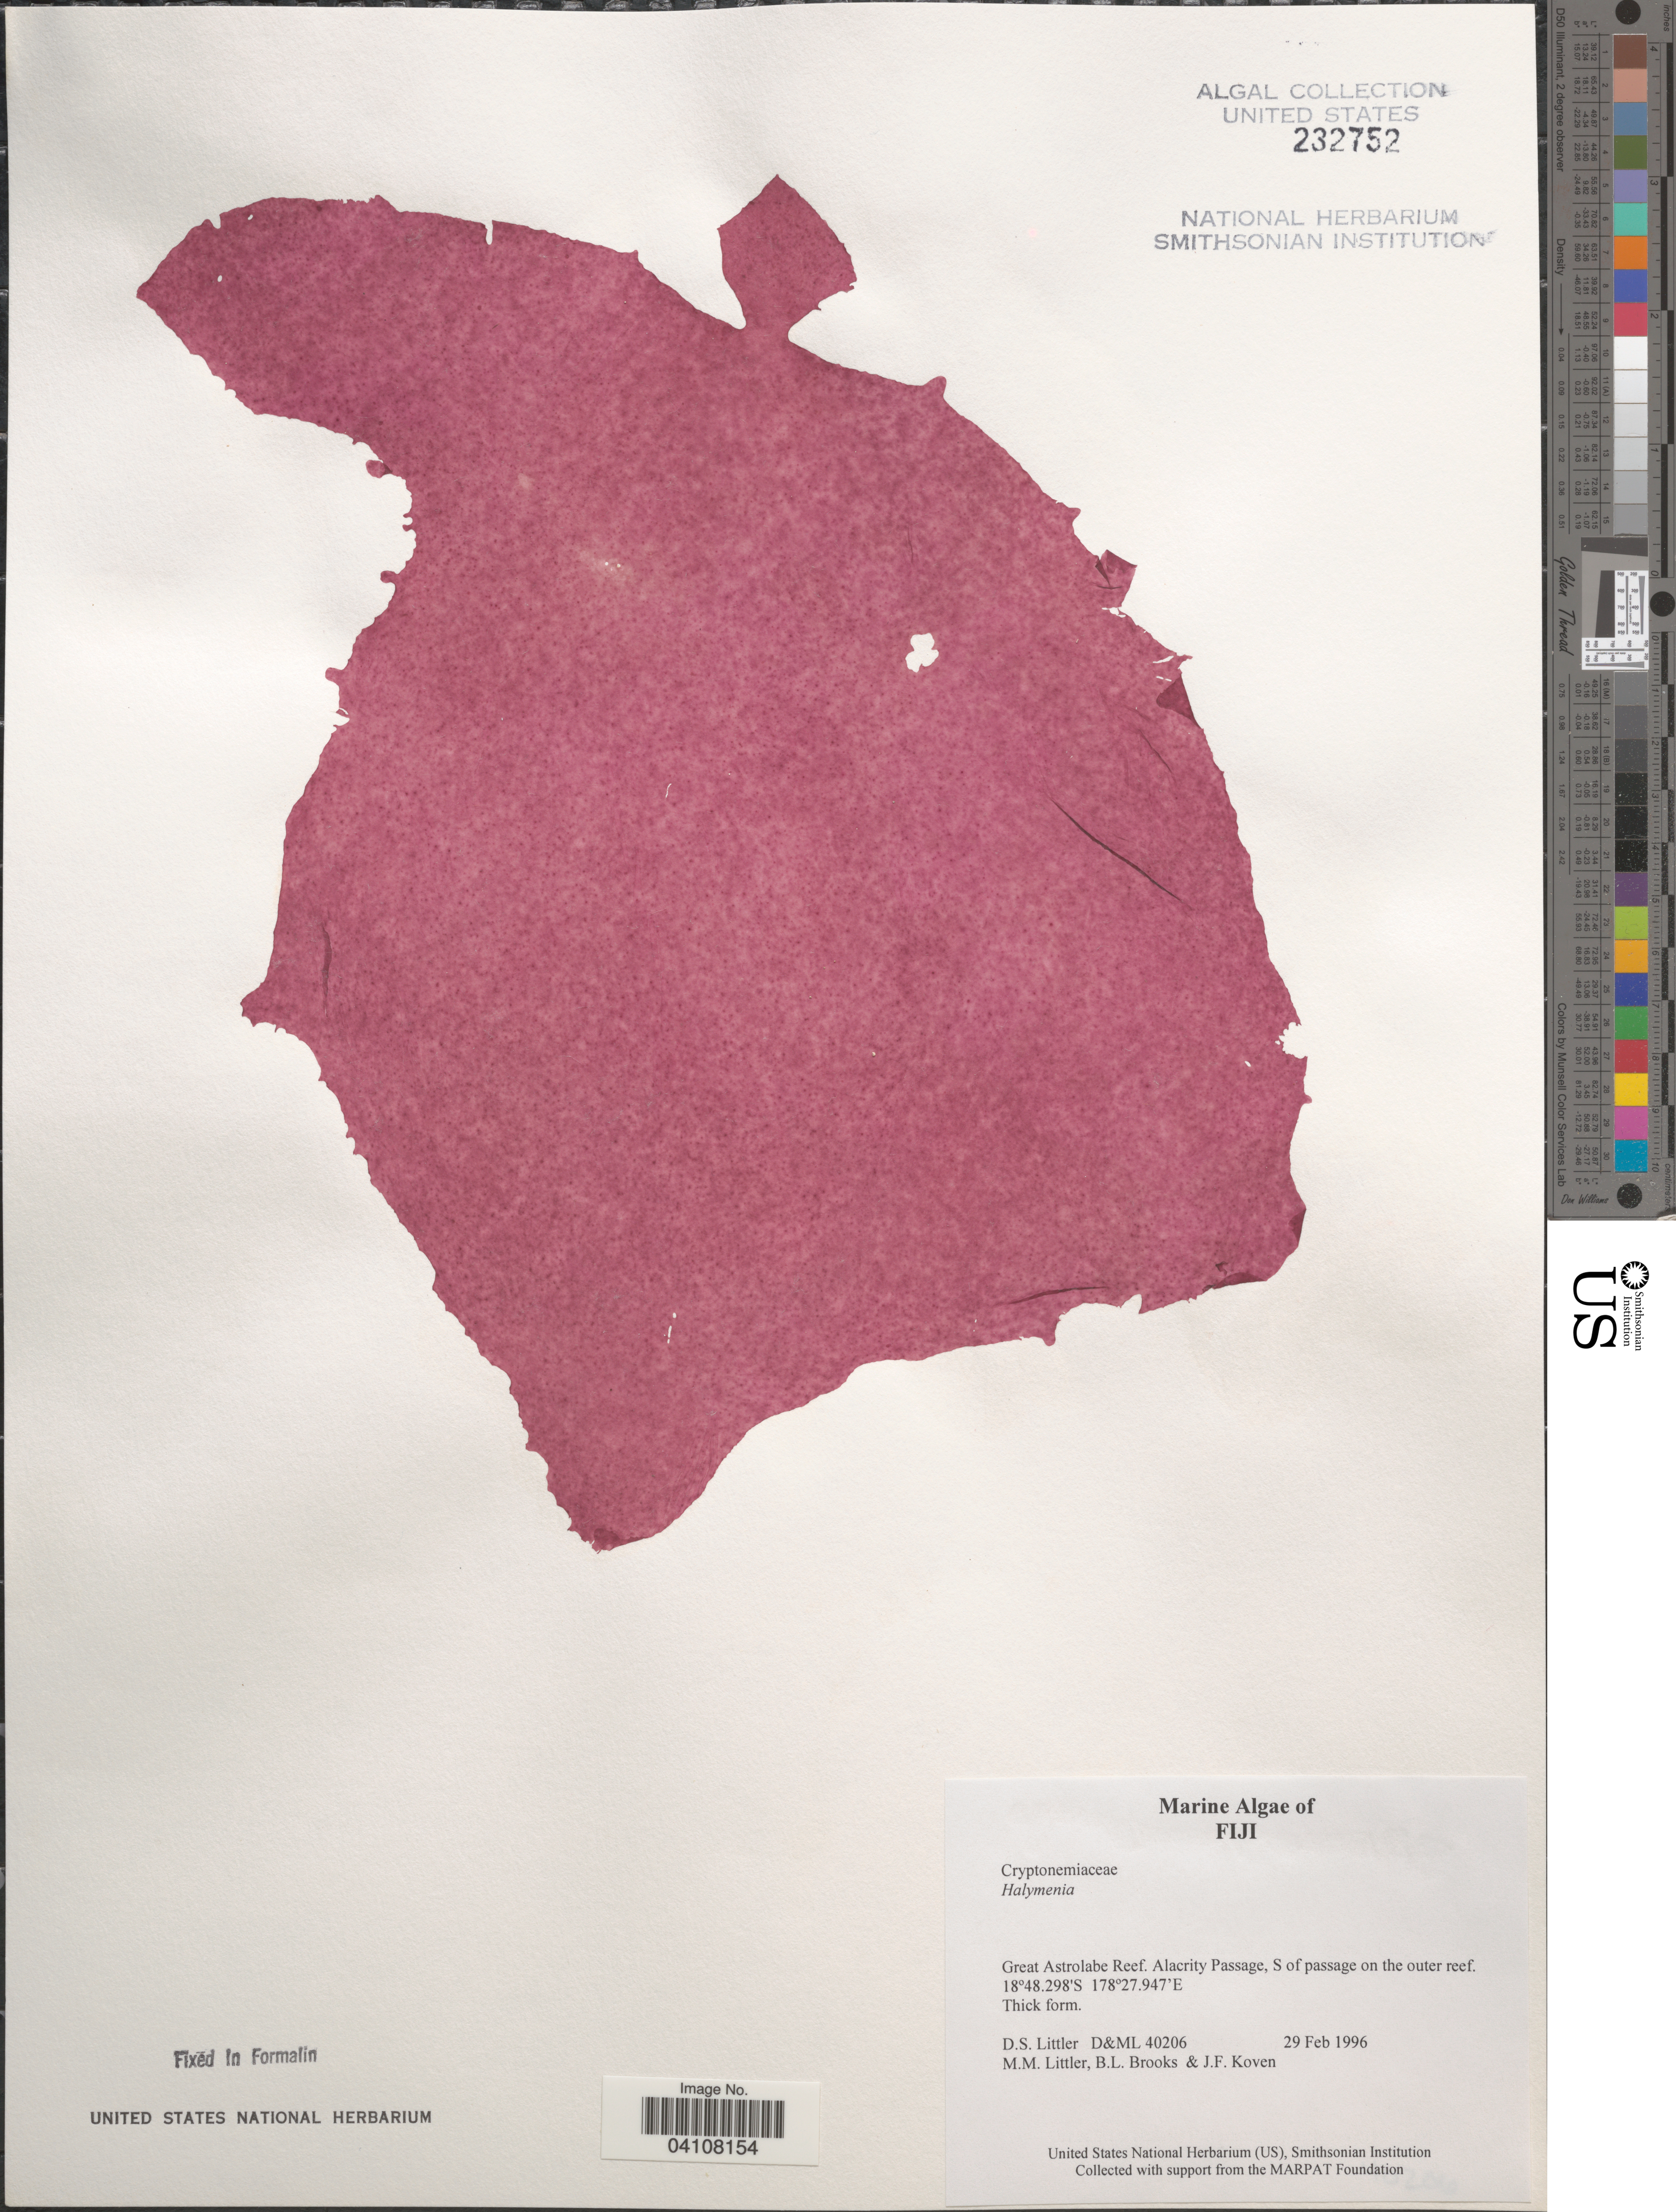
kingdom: Plantae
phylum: Rhodophyta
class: Florideophyceae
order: Halymeniales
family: Halymeniaceae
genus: Halymenia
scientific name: Halymenia sp.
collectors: D. S. Littler, B. Brooks & J. Koven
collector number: D&ML40206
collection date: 1996-02-29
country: Fiji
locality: Great Astrolabe Reef. Alacrity Passage, S of passage on the outer reef.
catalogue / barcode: US 232752